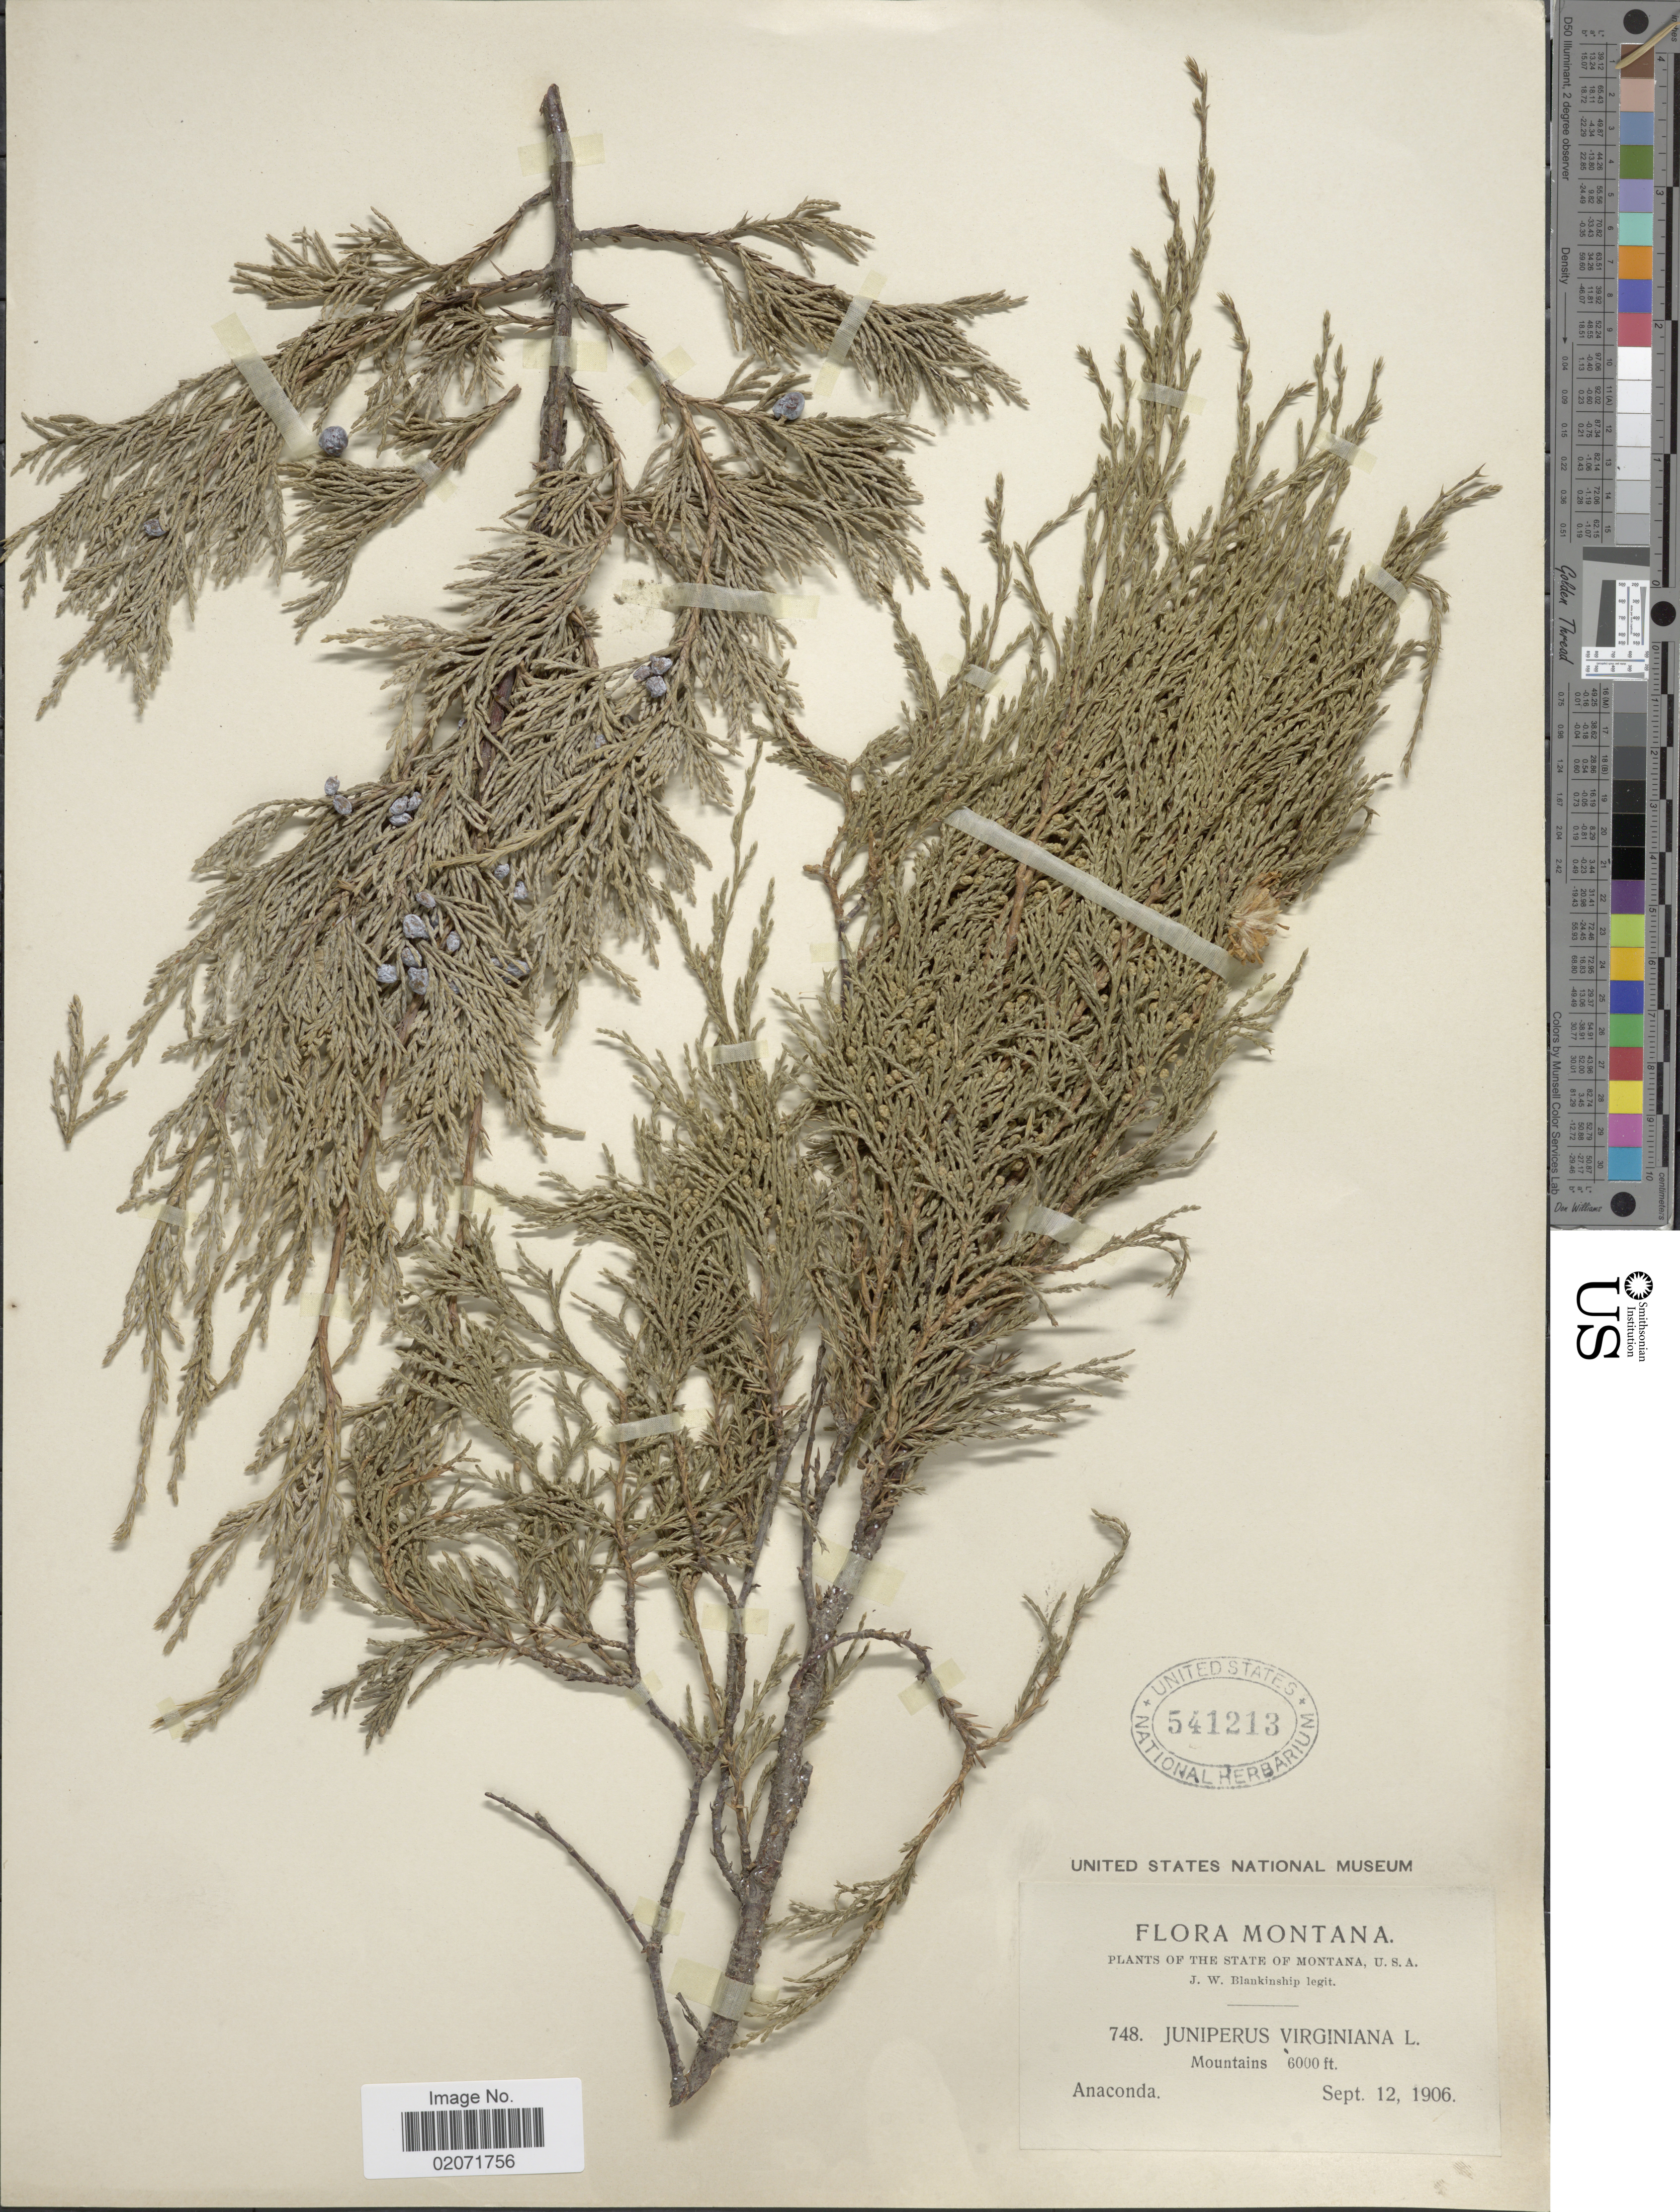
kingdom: Plantae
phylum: Tracheophyta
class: Pinopsida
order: Pinales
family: Cupressaceae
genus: Juniperus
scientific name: Juniperus scopulorum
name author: Sarg.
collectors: J. W. Blankinship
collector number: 748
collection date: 1906-09-12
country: United States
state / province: Montana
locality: Mountains, Anaconda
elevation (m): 1829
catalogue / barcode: US 541213